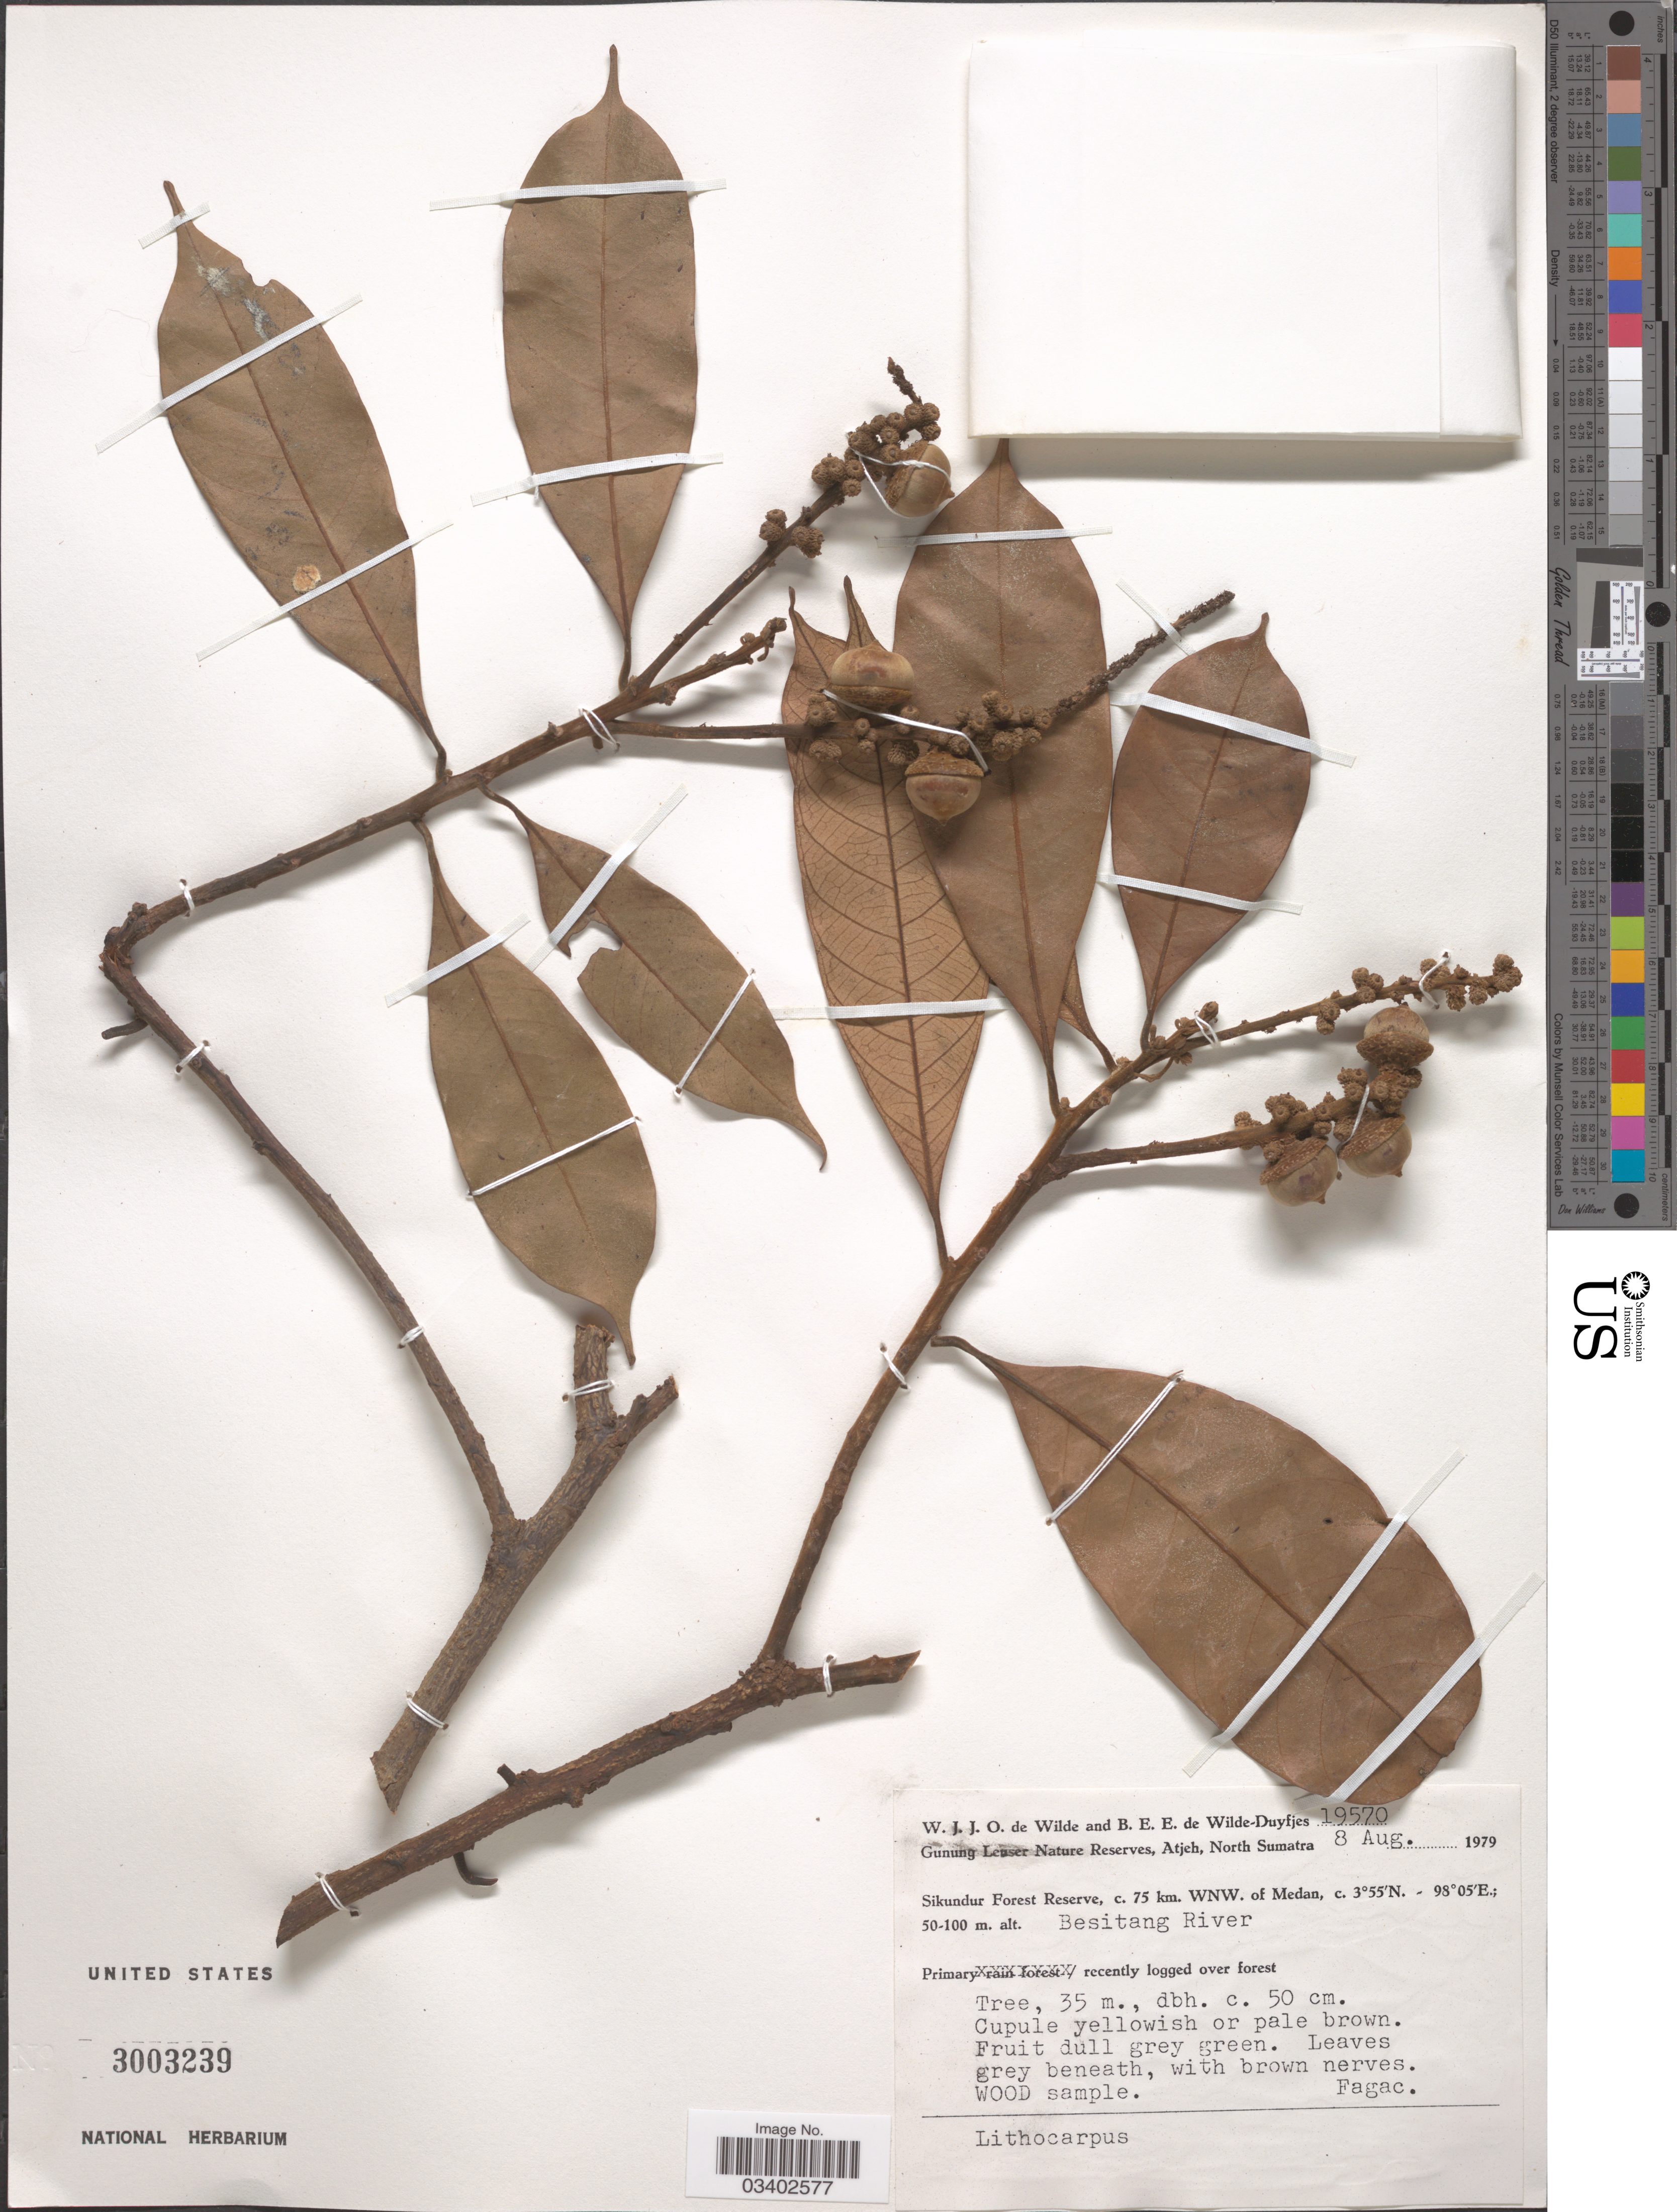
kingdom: Plantae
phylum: Tracheophyta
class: Magnoliopsida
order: Fagales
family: Fagaceae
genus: Lithocarpus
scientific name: Lithocarpus sp.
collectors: W. J. de Wilde & B. E. de Wilde-Duyfjes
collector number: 19570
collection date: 1979-08-08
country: Indonesia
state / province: Sumatra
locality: Gunung Leuser Nature Reserves, Atjeh, North Sumatra. Sikundur Forest Reserve, c. 75 km. WNW. of Medan. Besitang River.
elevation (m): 50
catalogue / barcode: US 3003239